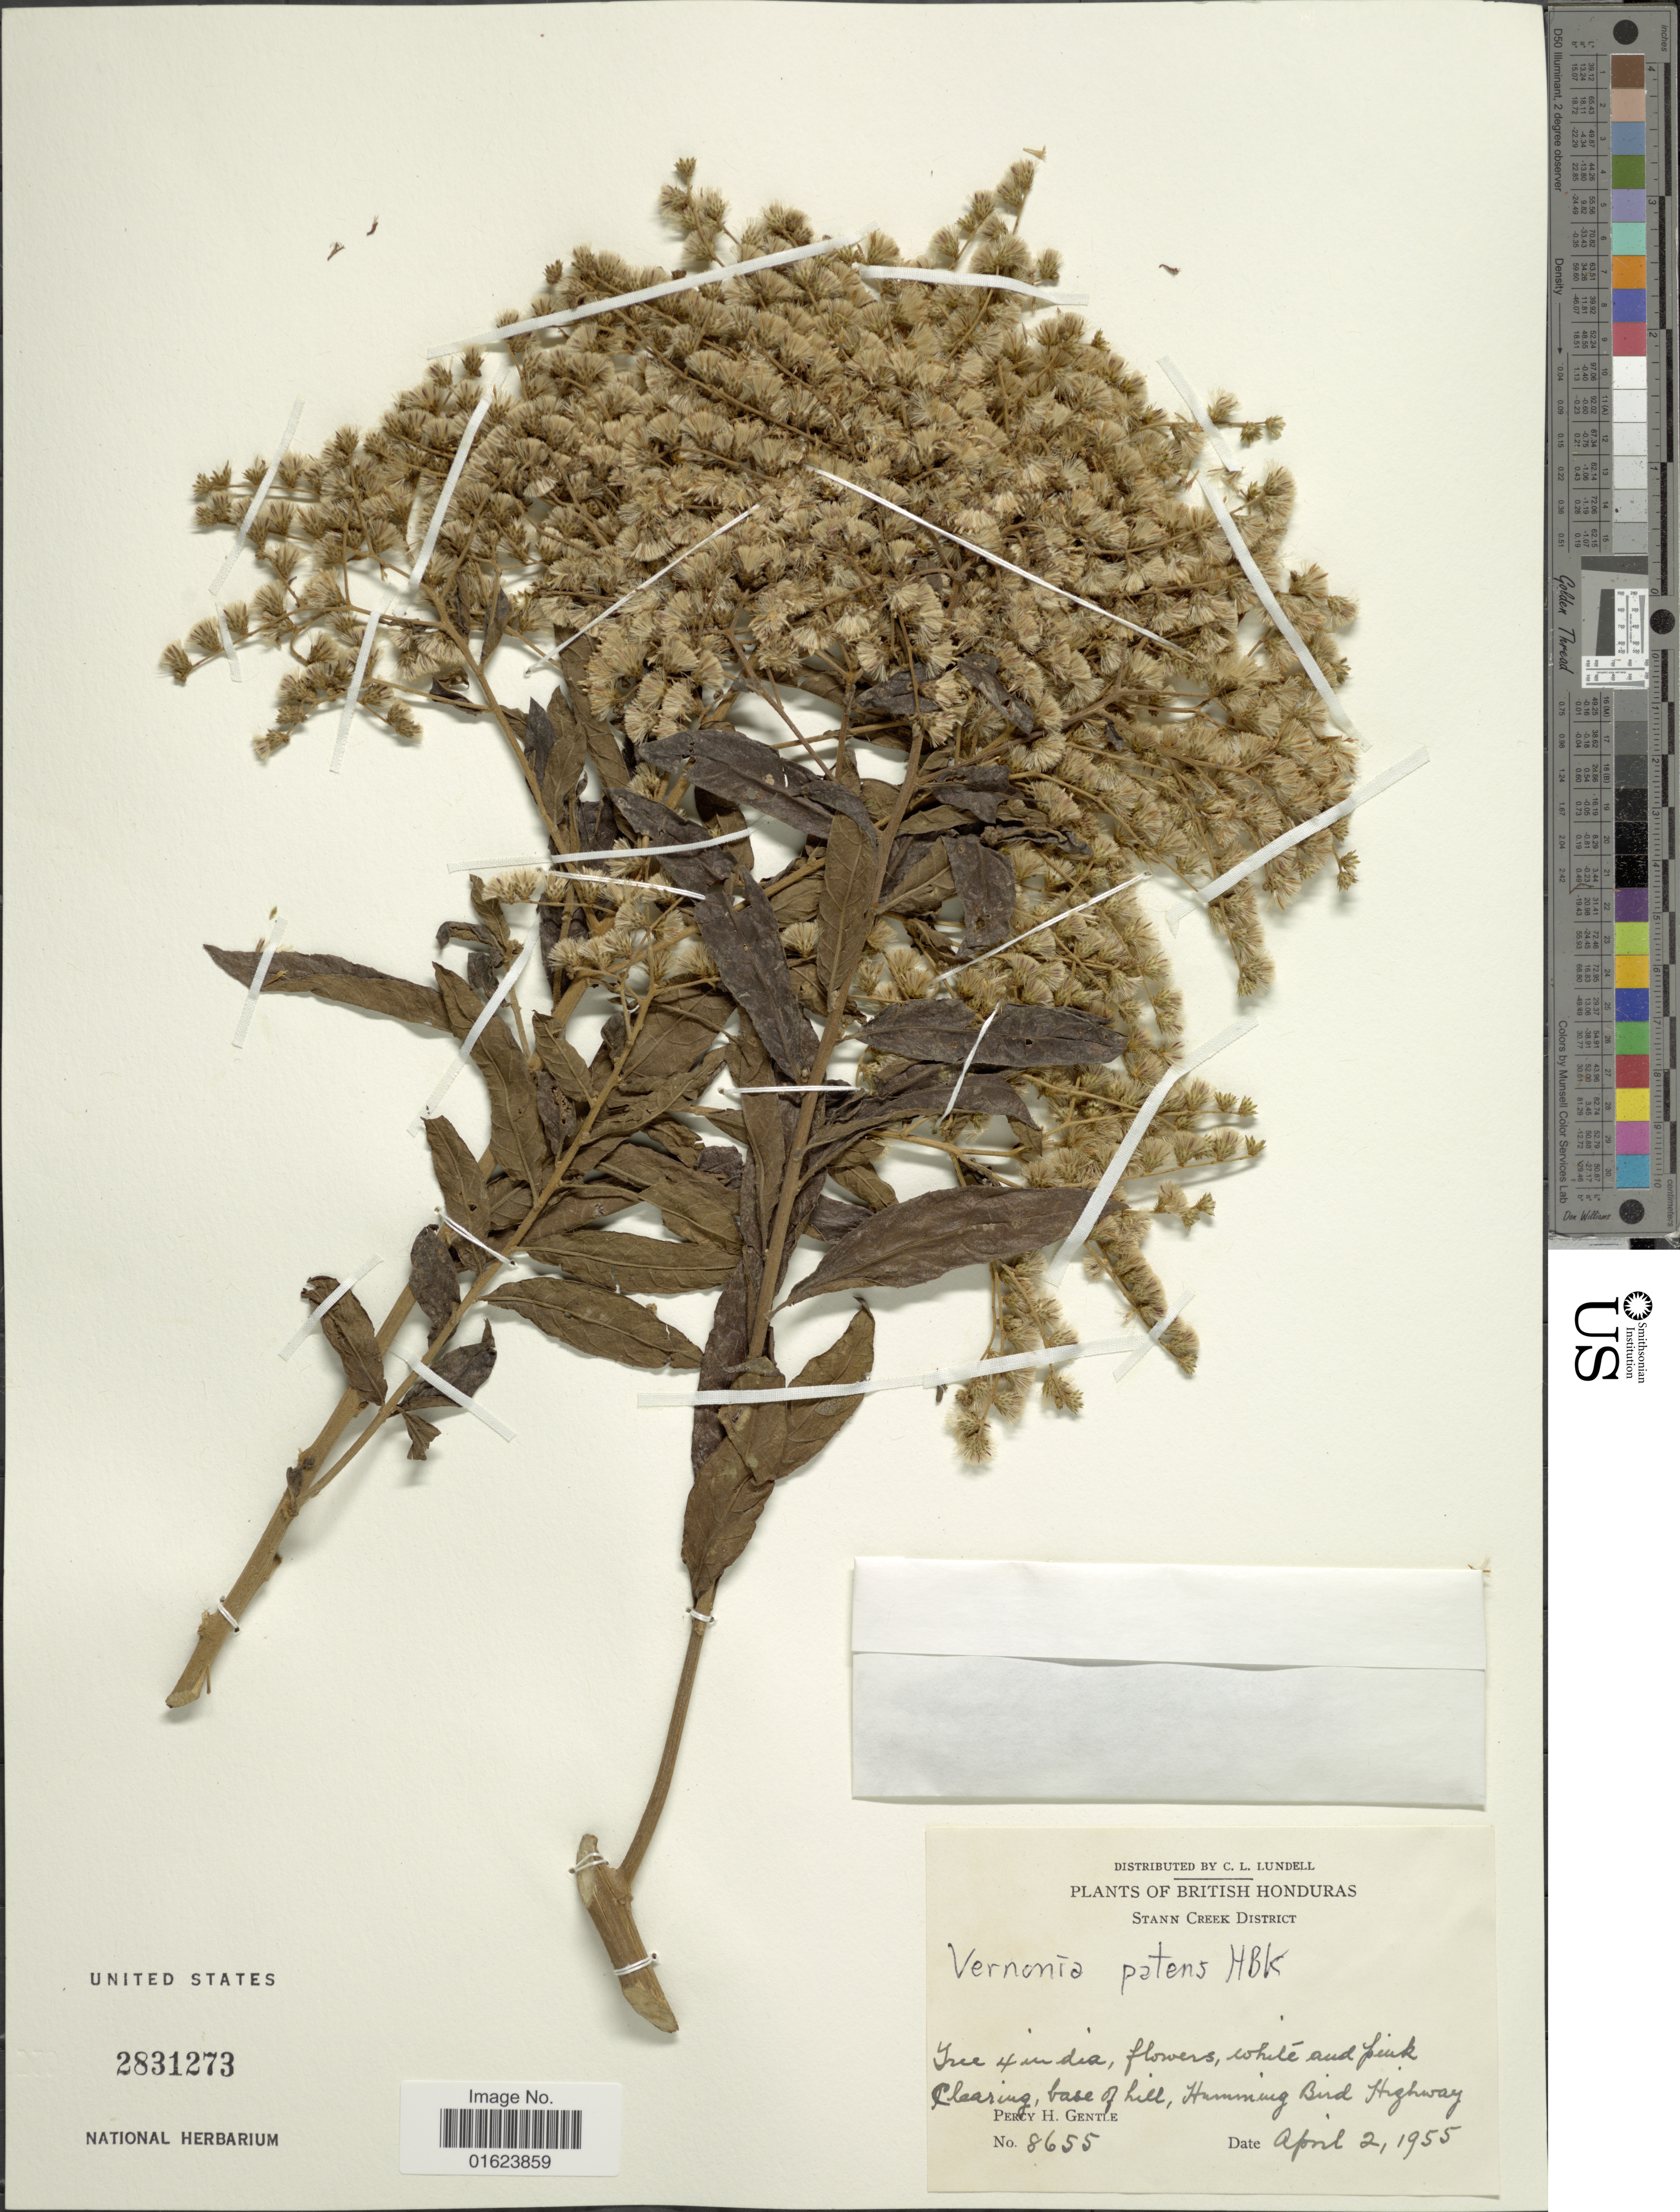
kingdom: Plantae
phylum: Tracheophyta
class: Magnoliopsida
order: Asterales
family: Asteraceae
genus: Vernonanthura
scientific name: Vernonanthura patens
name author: (Kunth) H. Rob.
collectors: P. H. Gentle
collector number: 8655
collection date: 1955-04-02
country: Belize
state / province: Stann Creek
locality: British Honduras, Stann Creek District. Humming Bird Highway.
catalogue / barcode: US 2831273